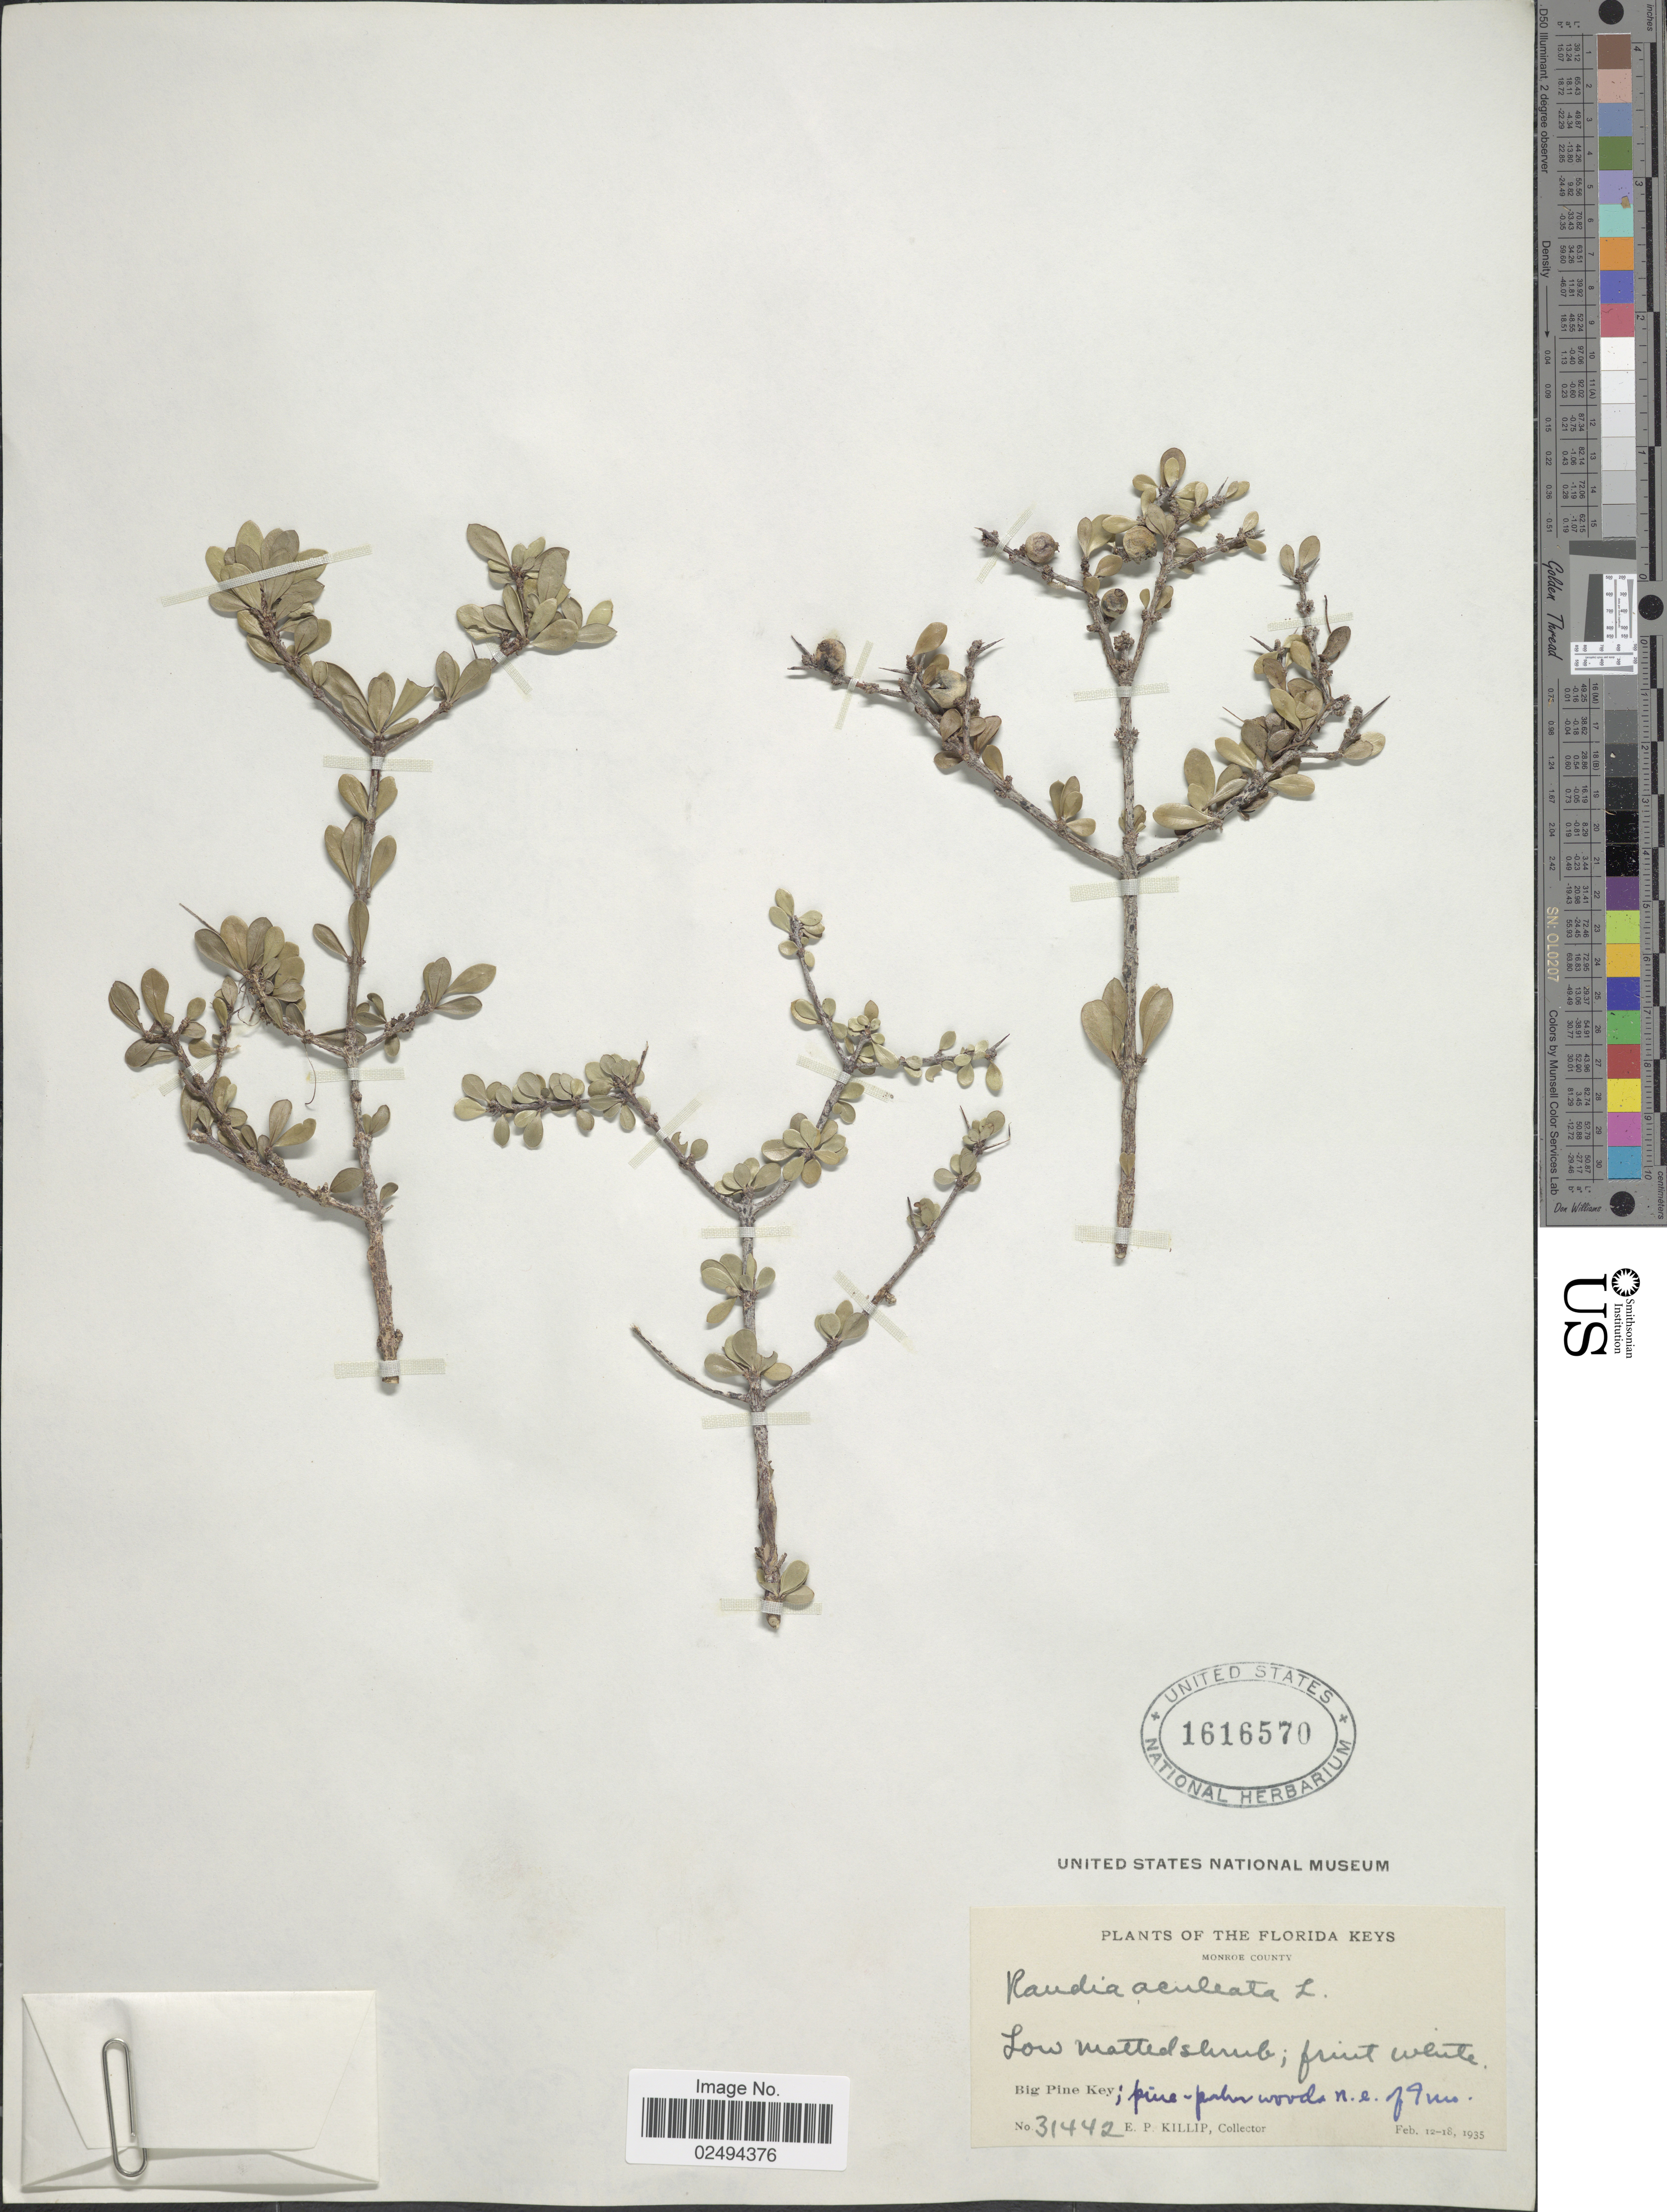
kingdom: Plantae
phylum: Tracheophyta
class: Magnoliopsida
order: Gentianales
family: Rubiaceae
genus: Randia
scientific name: Randia aculeata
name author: L.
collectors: E. P. Killip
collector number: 31442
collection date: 1935-02-12/1935-02-18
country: United States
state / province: Florida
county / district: Monroe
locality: The Florida Keys, Big Pine Key; pine-palm woods n.e. of Inn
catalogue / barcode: US 1616570